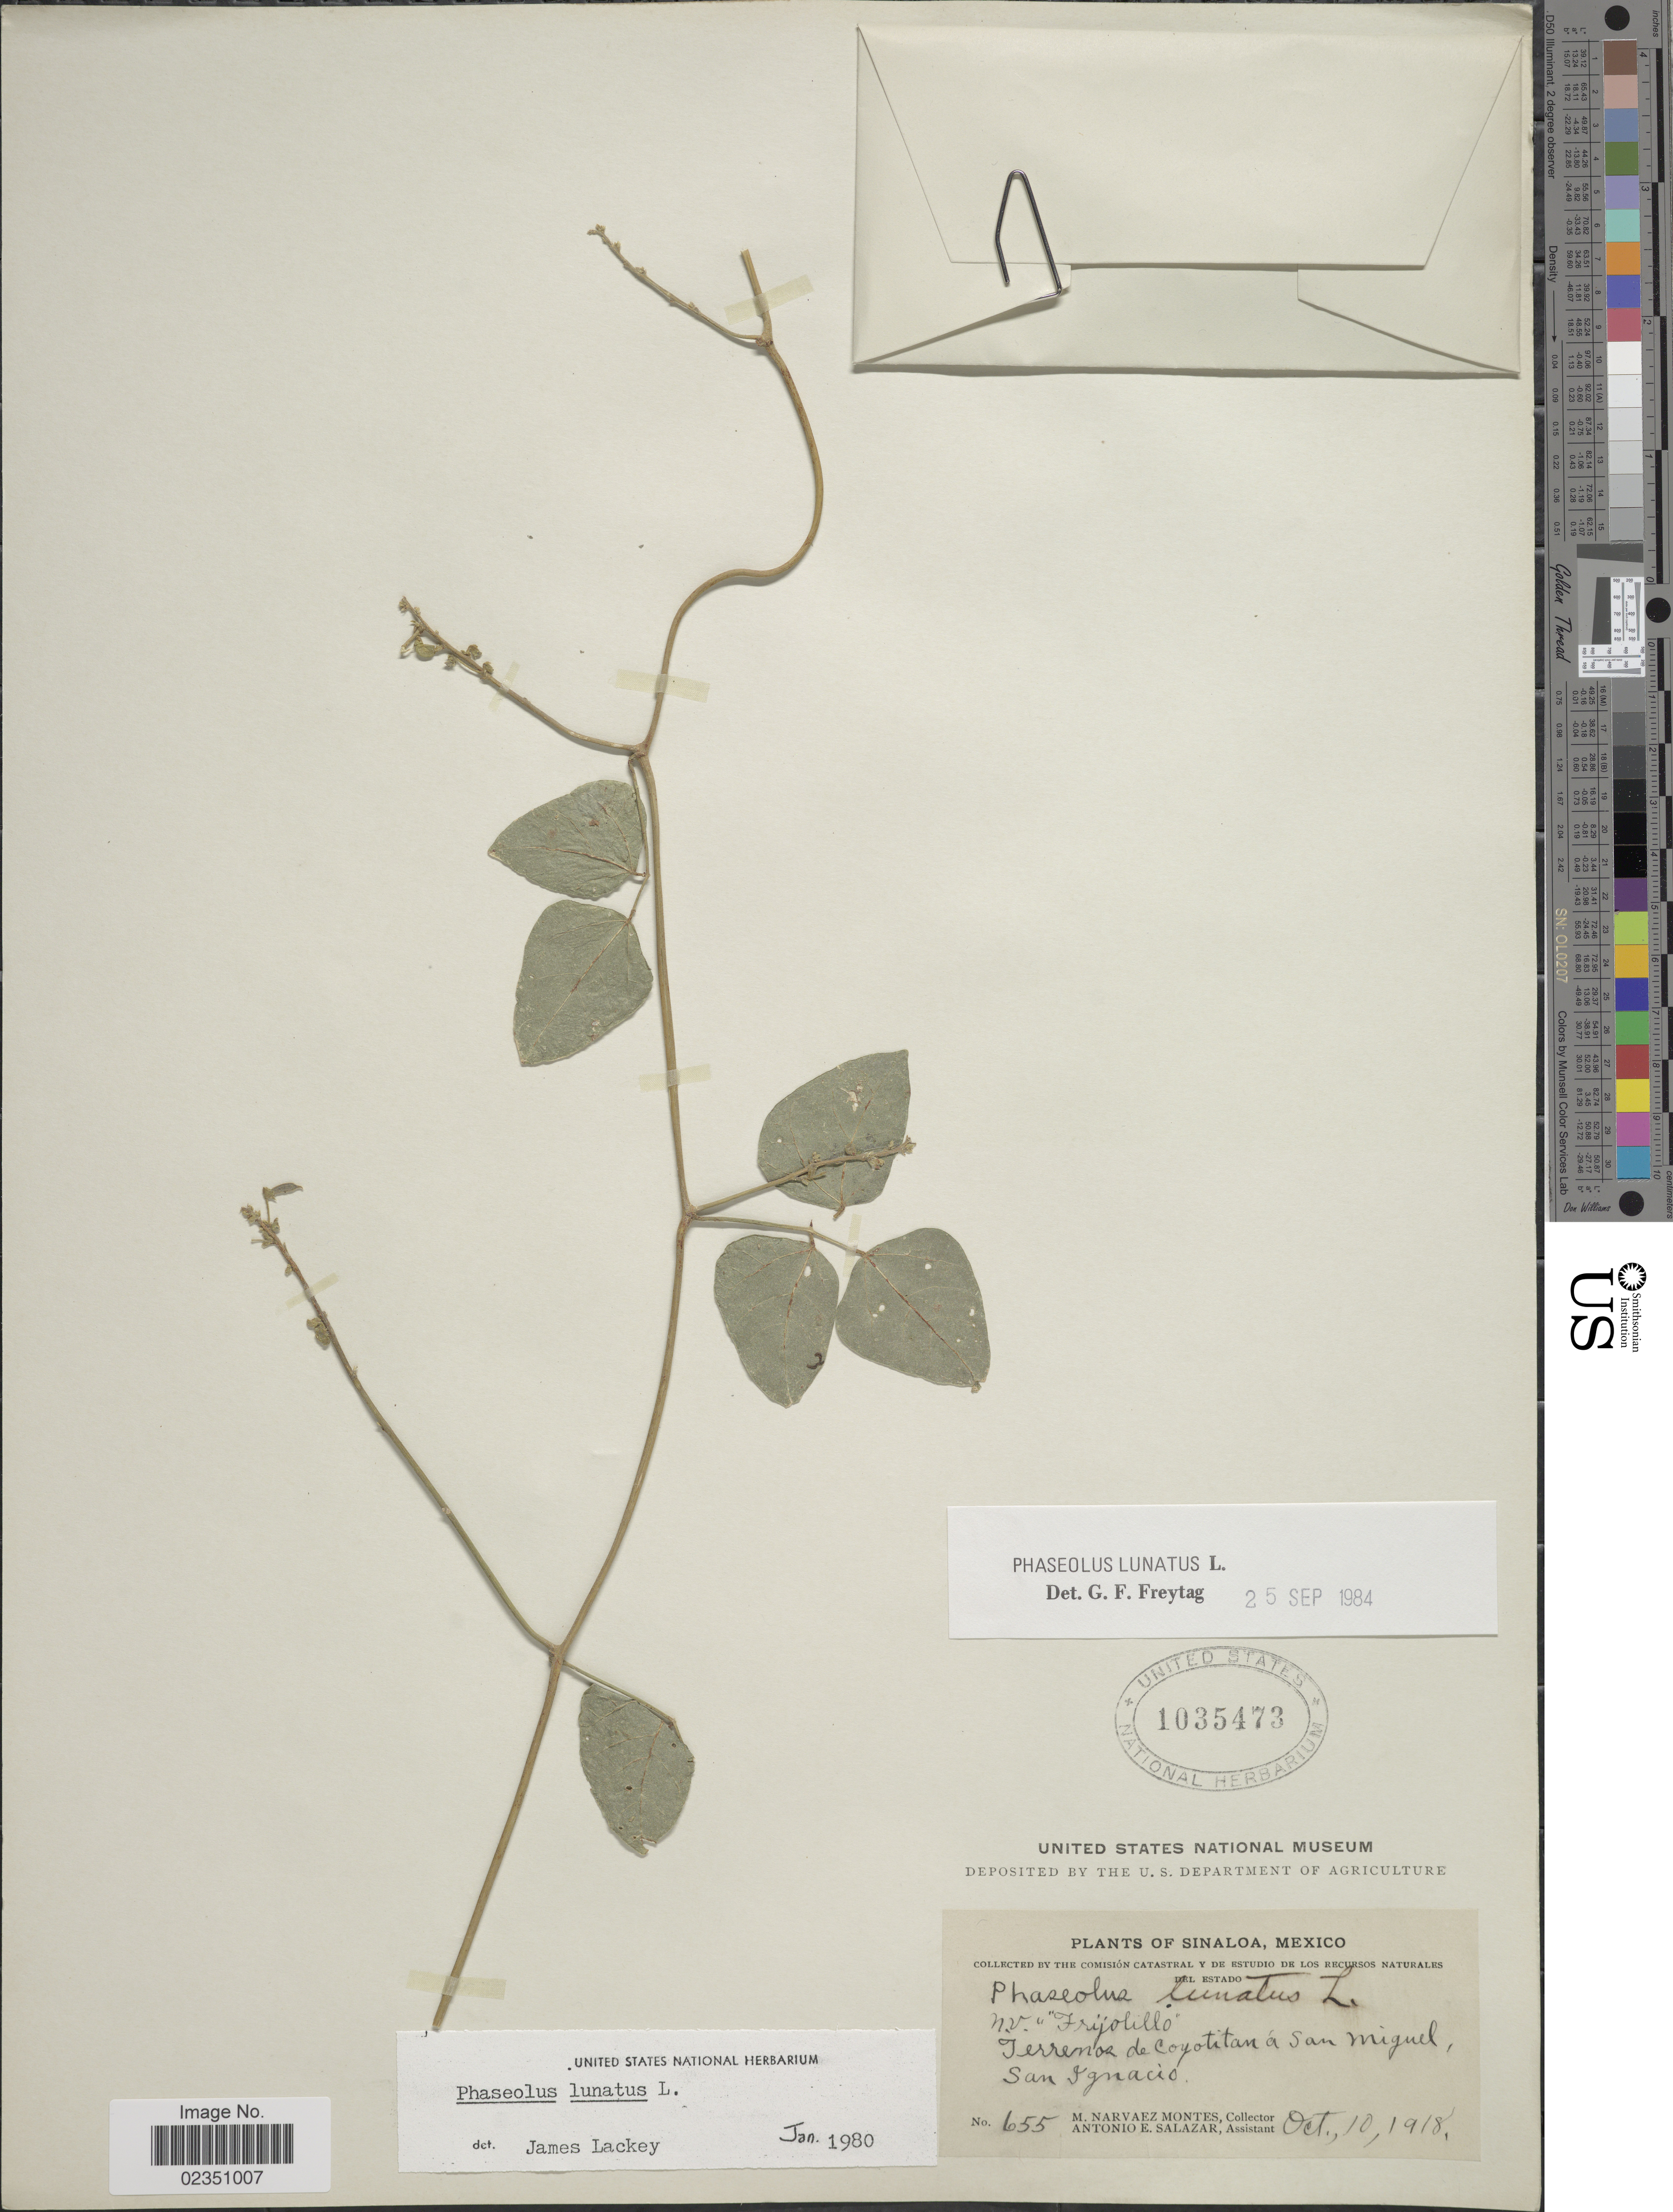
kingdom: Plantae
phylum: Tracheophyta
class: Magnoliopsida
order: Fabales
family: Fabaceae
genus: Phaseolus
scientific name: Phaseolus lunatus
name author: L.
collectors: M. Narvaez-Montes & A. E. Salazar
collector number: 655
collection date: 1918-10-10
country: Mexico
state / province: Sinaloa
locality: Terrenos de Coyotitan á San Miguel, San Ignacio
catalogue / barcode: US 1035473